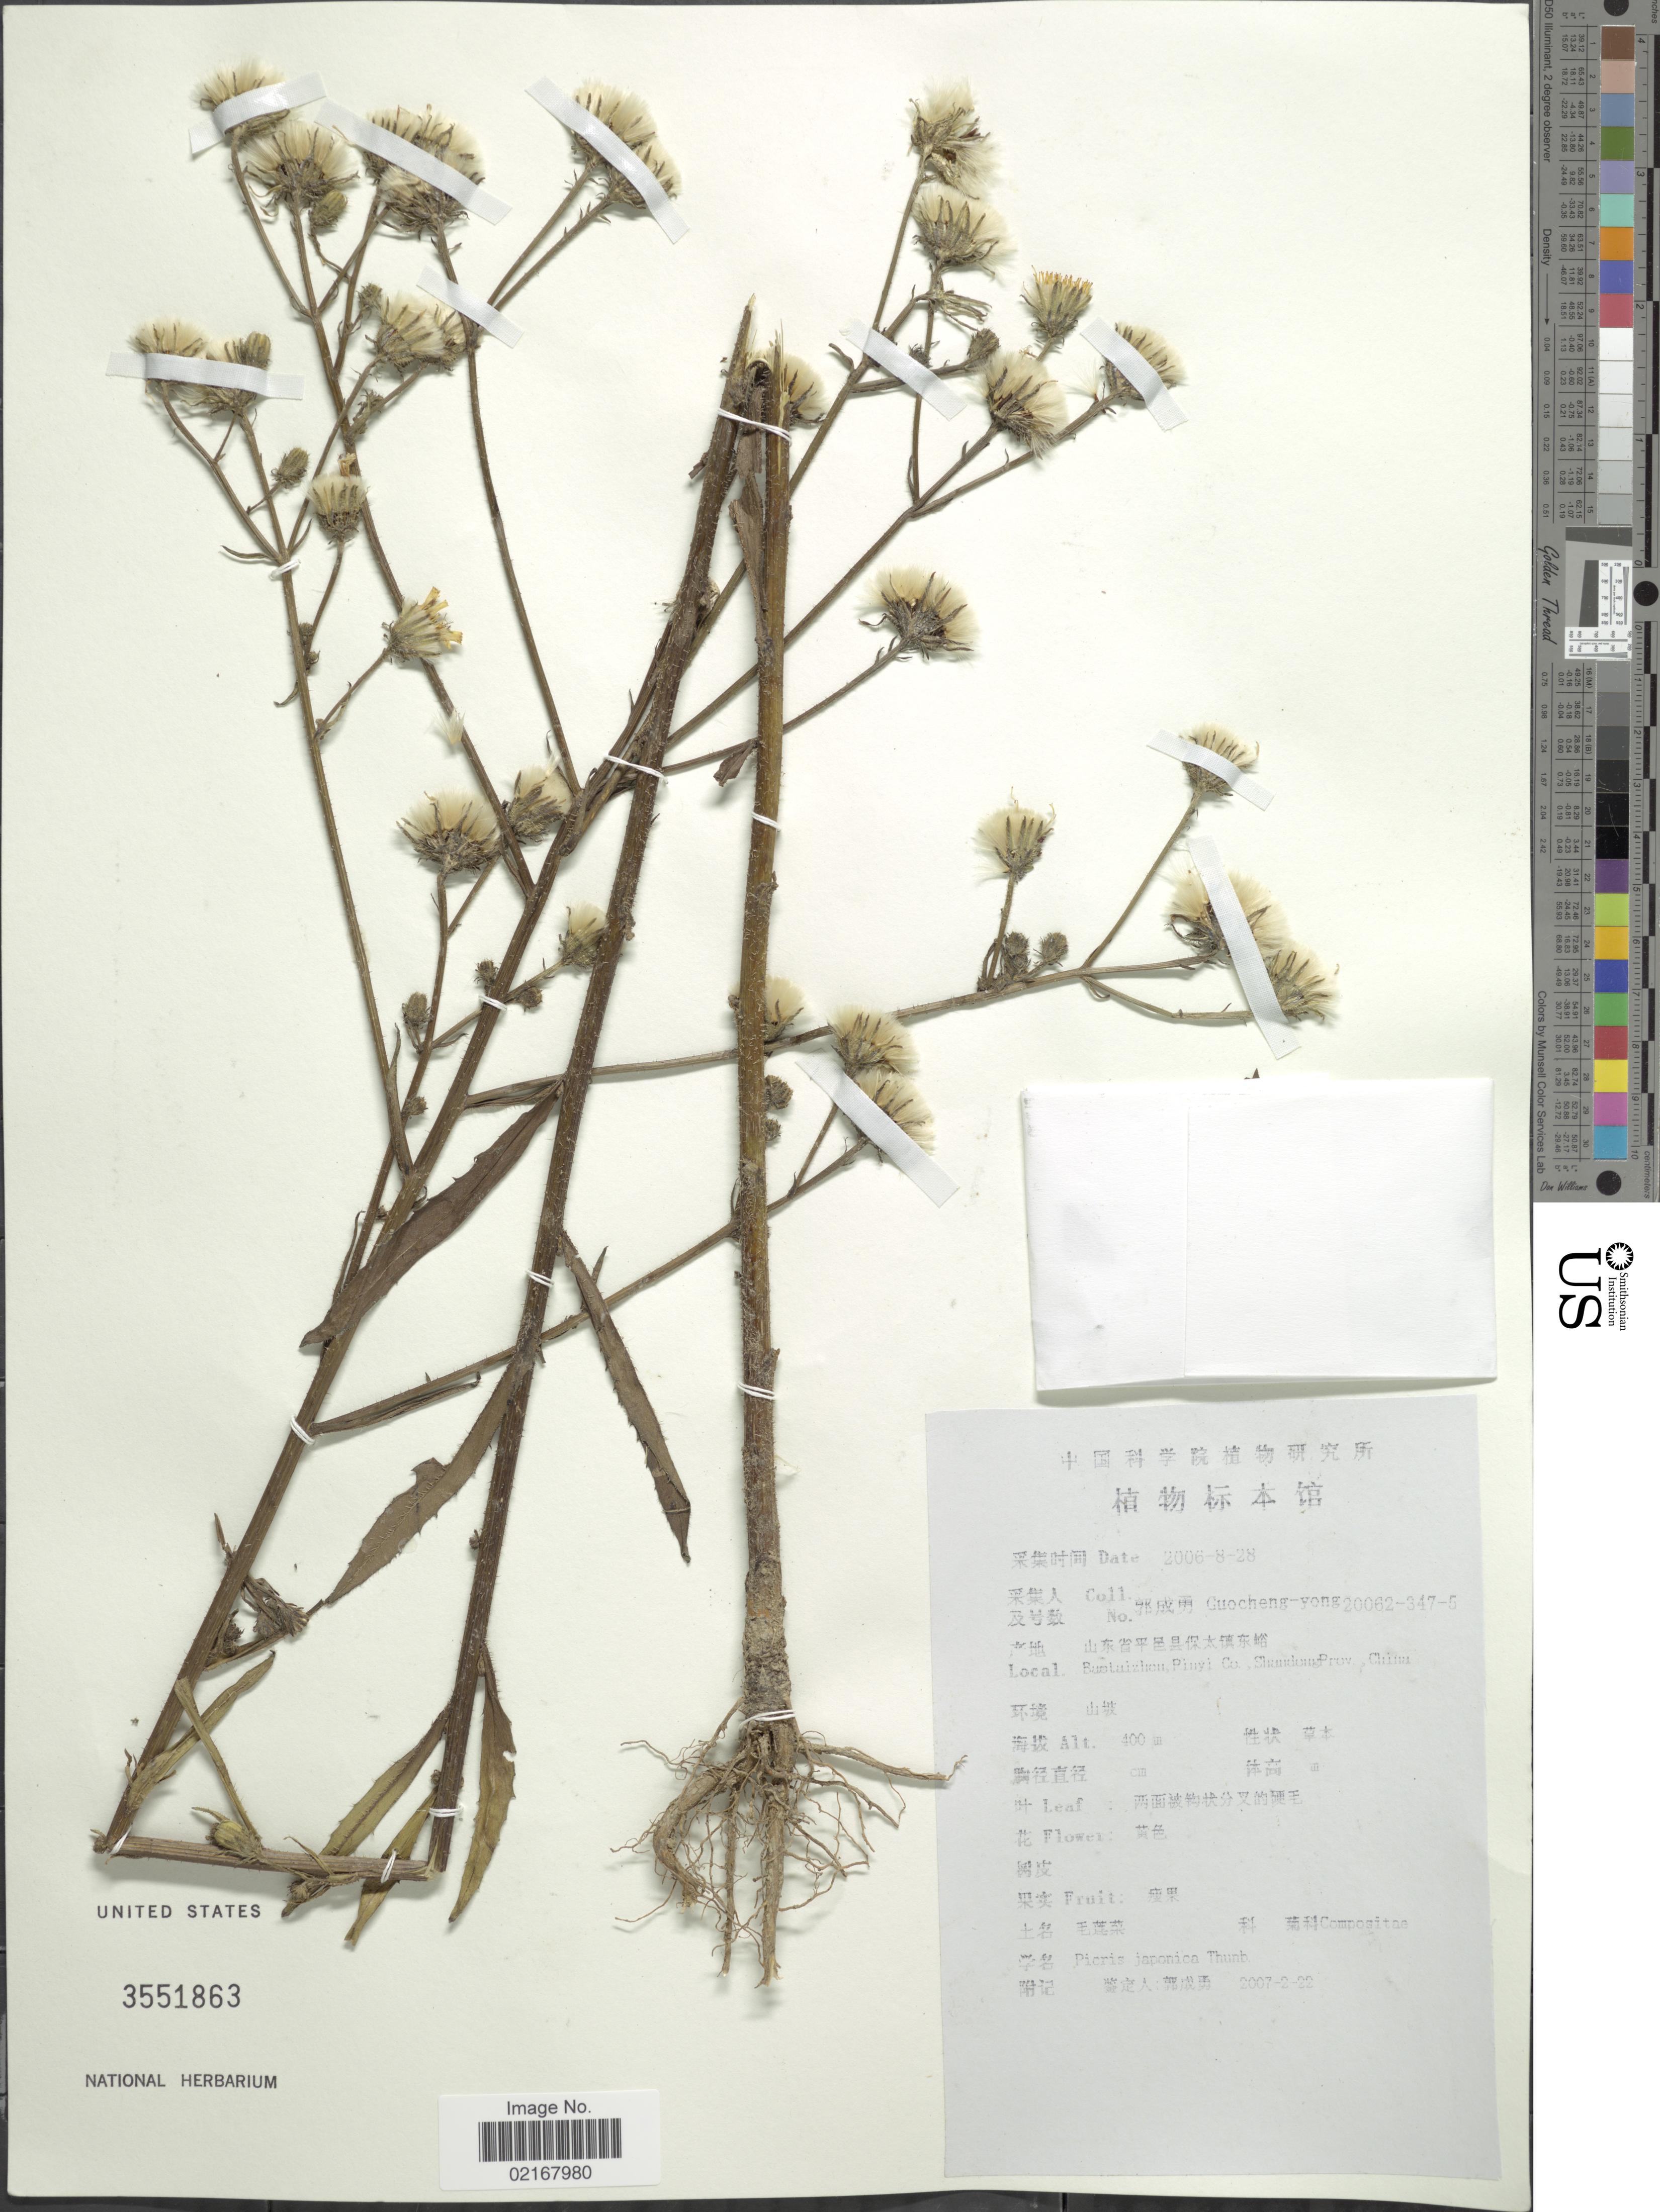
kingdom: Plantae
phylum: Tracheophyta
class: Magnoliopsida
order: Asterales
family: Asteraceae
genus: Picris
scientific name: Picris hieracioides subsp. japonica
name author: (Thurb.) Krylov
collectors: Guo cheng-yong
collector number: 20062-347-5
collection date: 2006-08-28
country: China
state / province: Shandong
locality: Bumlaizhen, Pinyi Co., Shandong Prov., China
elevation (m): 400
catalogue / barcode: US 3551863